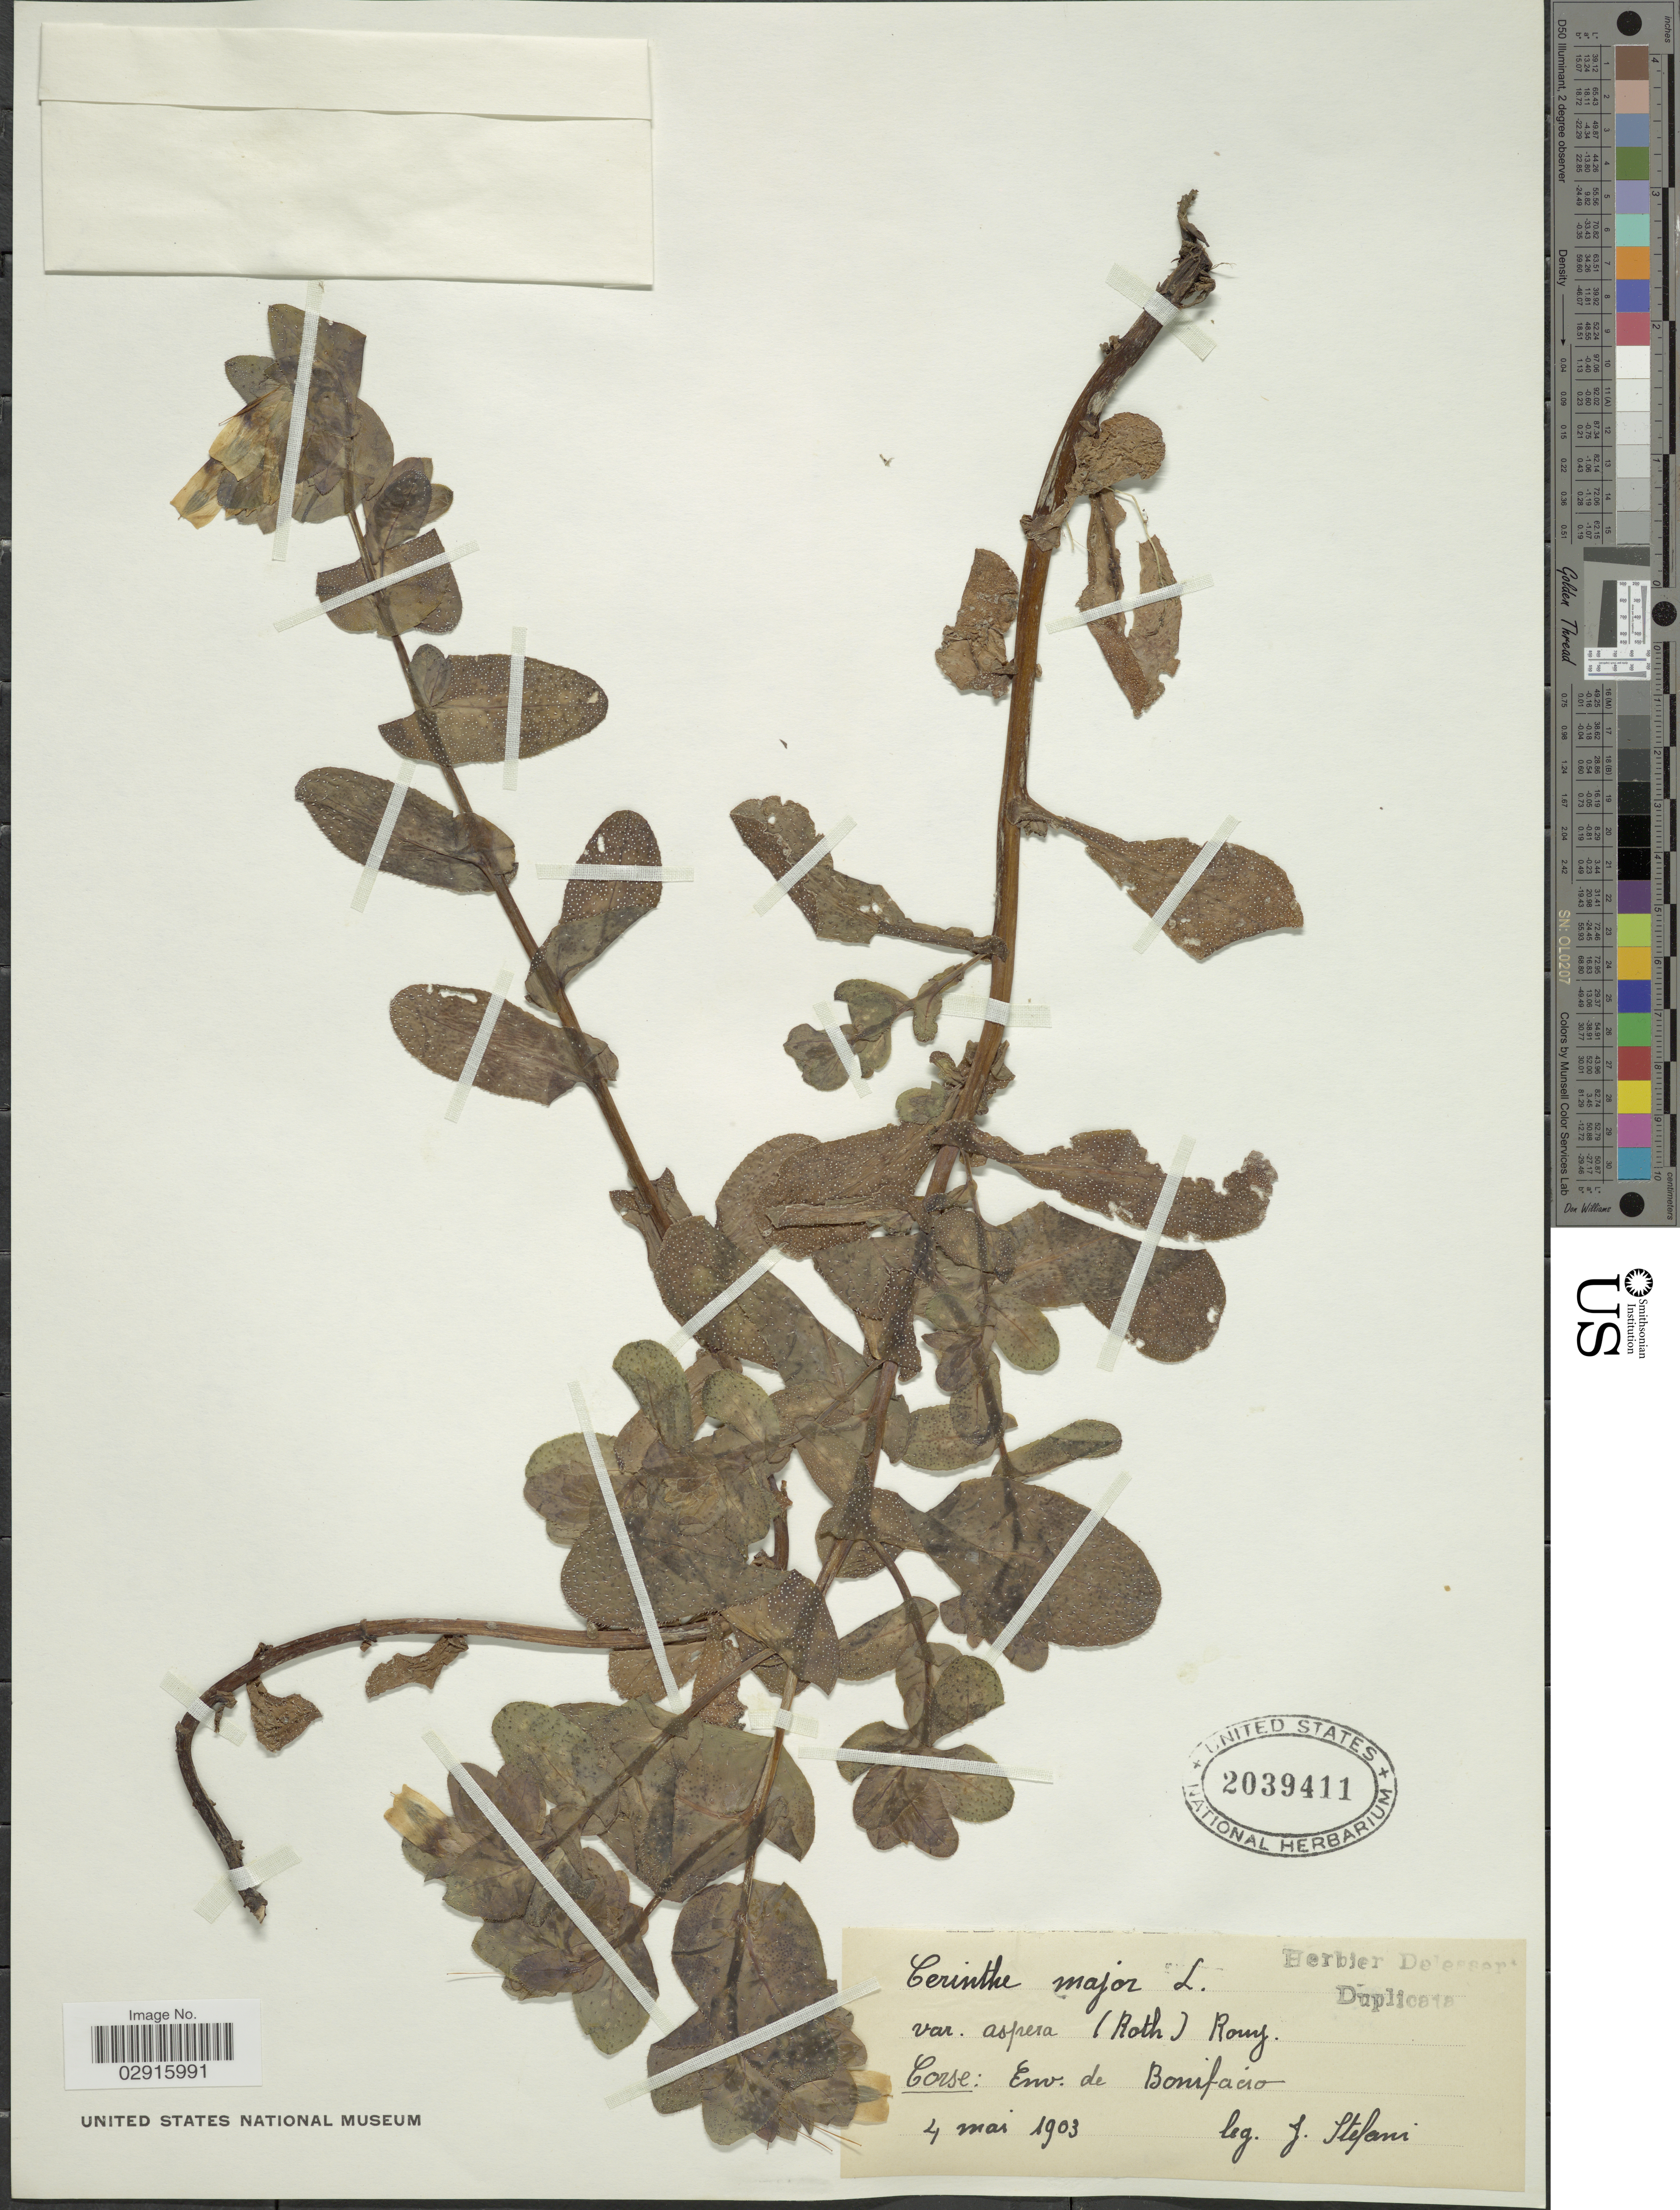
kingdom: Plantae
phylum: Tracheophyta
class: Magnoliopsida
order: Boraginales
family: Boraginaceae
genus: Cerinthe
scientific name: Cerinthe major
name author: L.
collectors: J. Stefani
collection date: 1903-05-04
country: France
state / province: Corsica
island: Corse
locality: Env. de Bonifacio.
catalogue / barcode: US 2039411